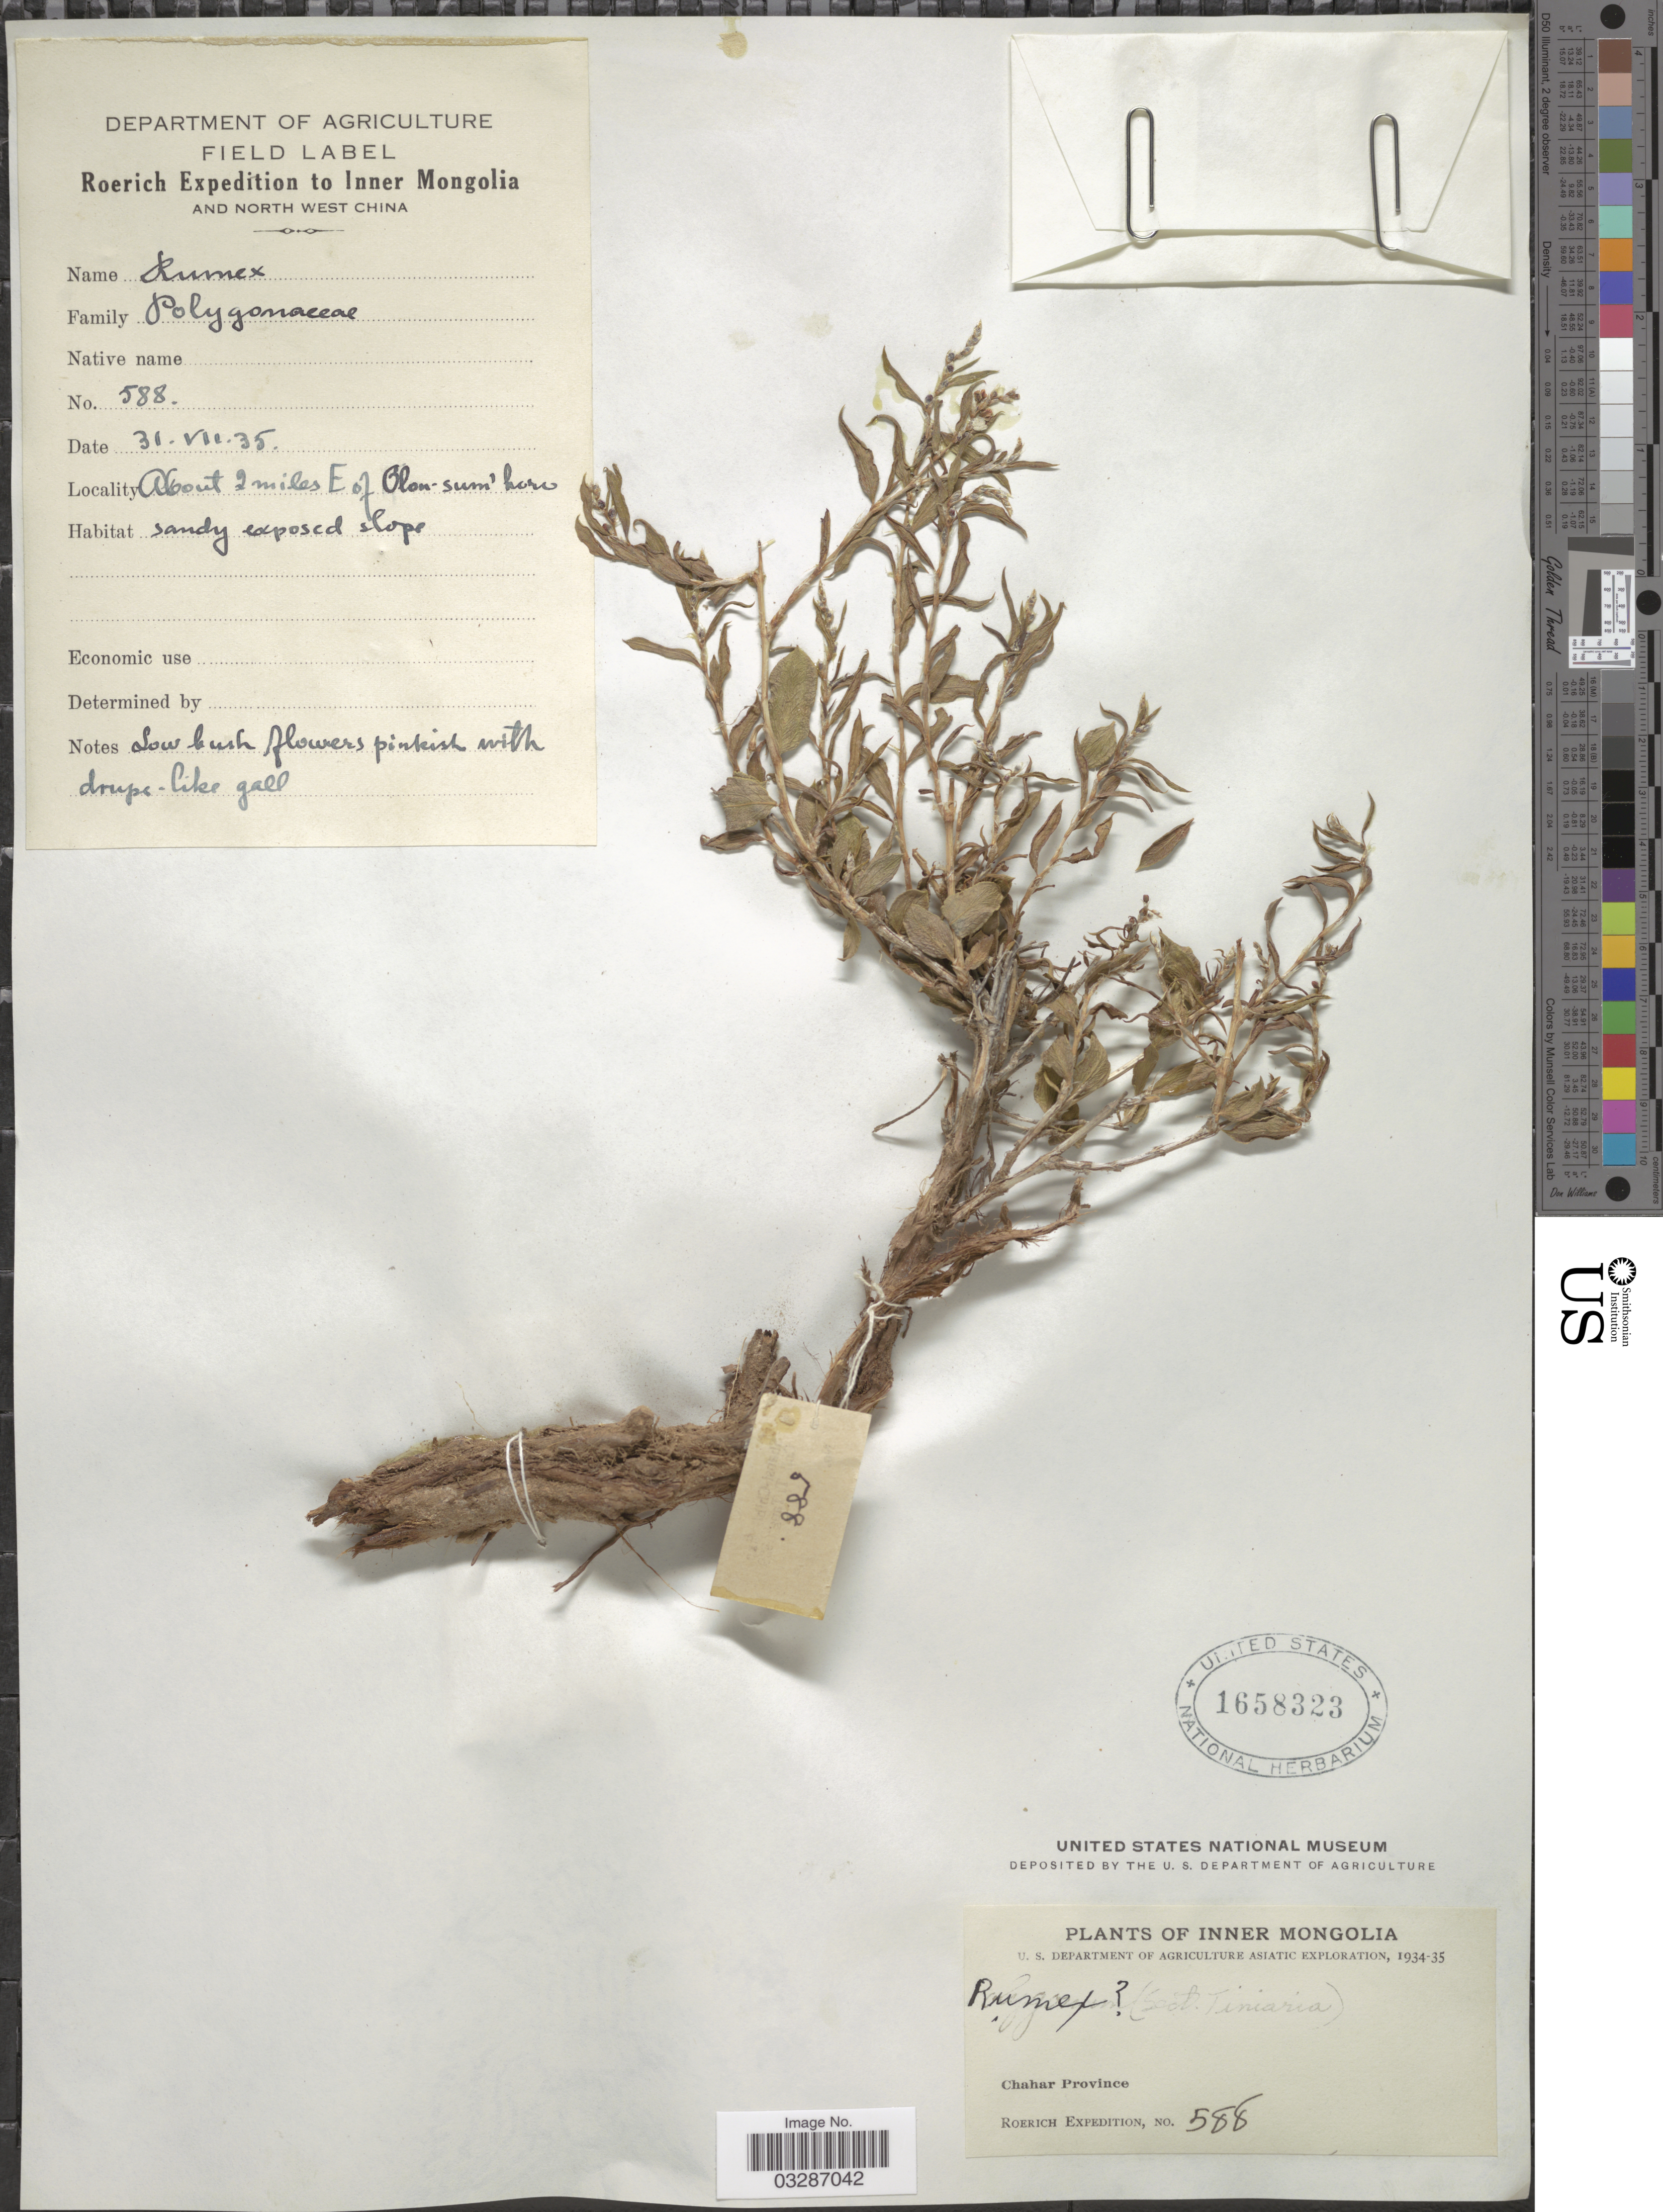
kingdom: Plantae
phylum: Tracheophyta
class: Magnoliopsida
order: Caryophyllales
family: Polygonaceae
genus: Atraphaxis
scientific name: Atraphaxis sp.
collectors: Roerich Expedition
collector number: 588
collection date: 1935-07-31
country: China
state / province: Nei Monggol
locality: Inner Mongolia and North West China. Chahar Province. About 2 miles E of Olon-sum' horn.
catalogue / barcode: US 1658323